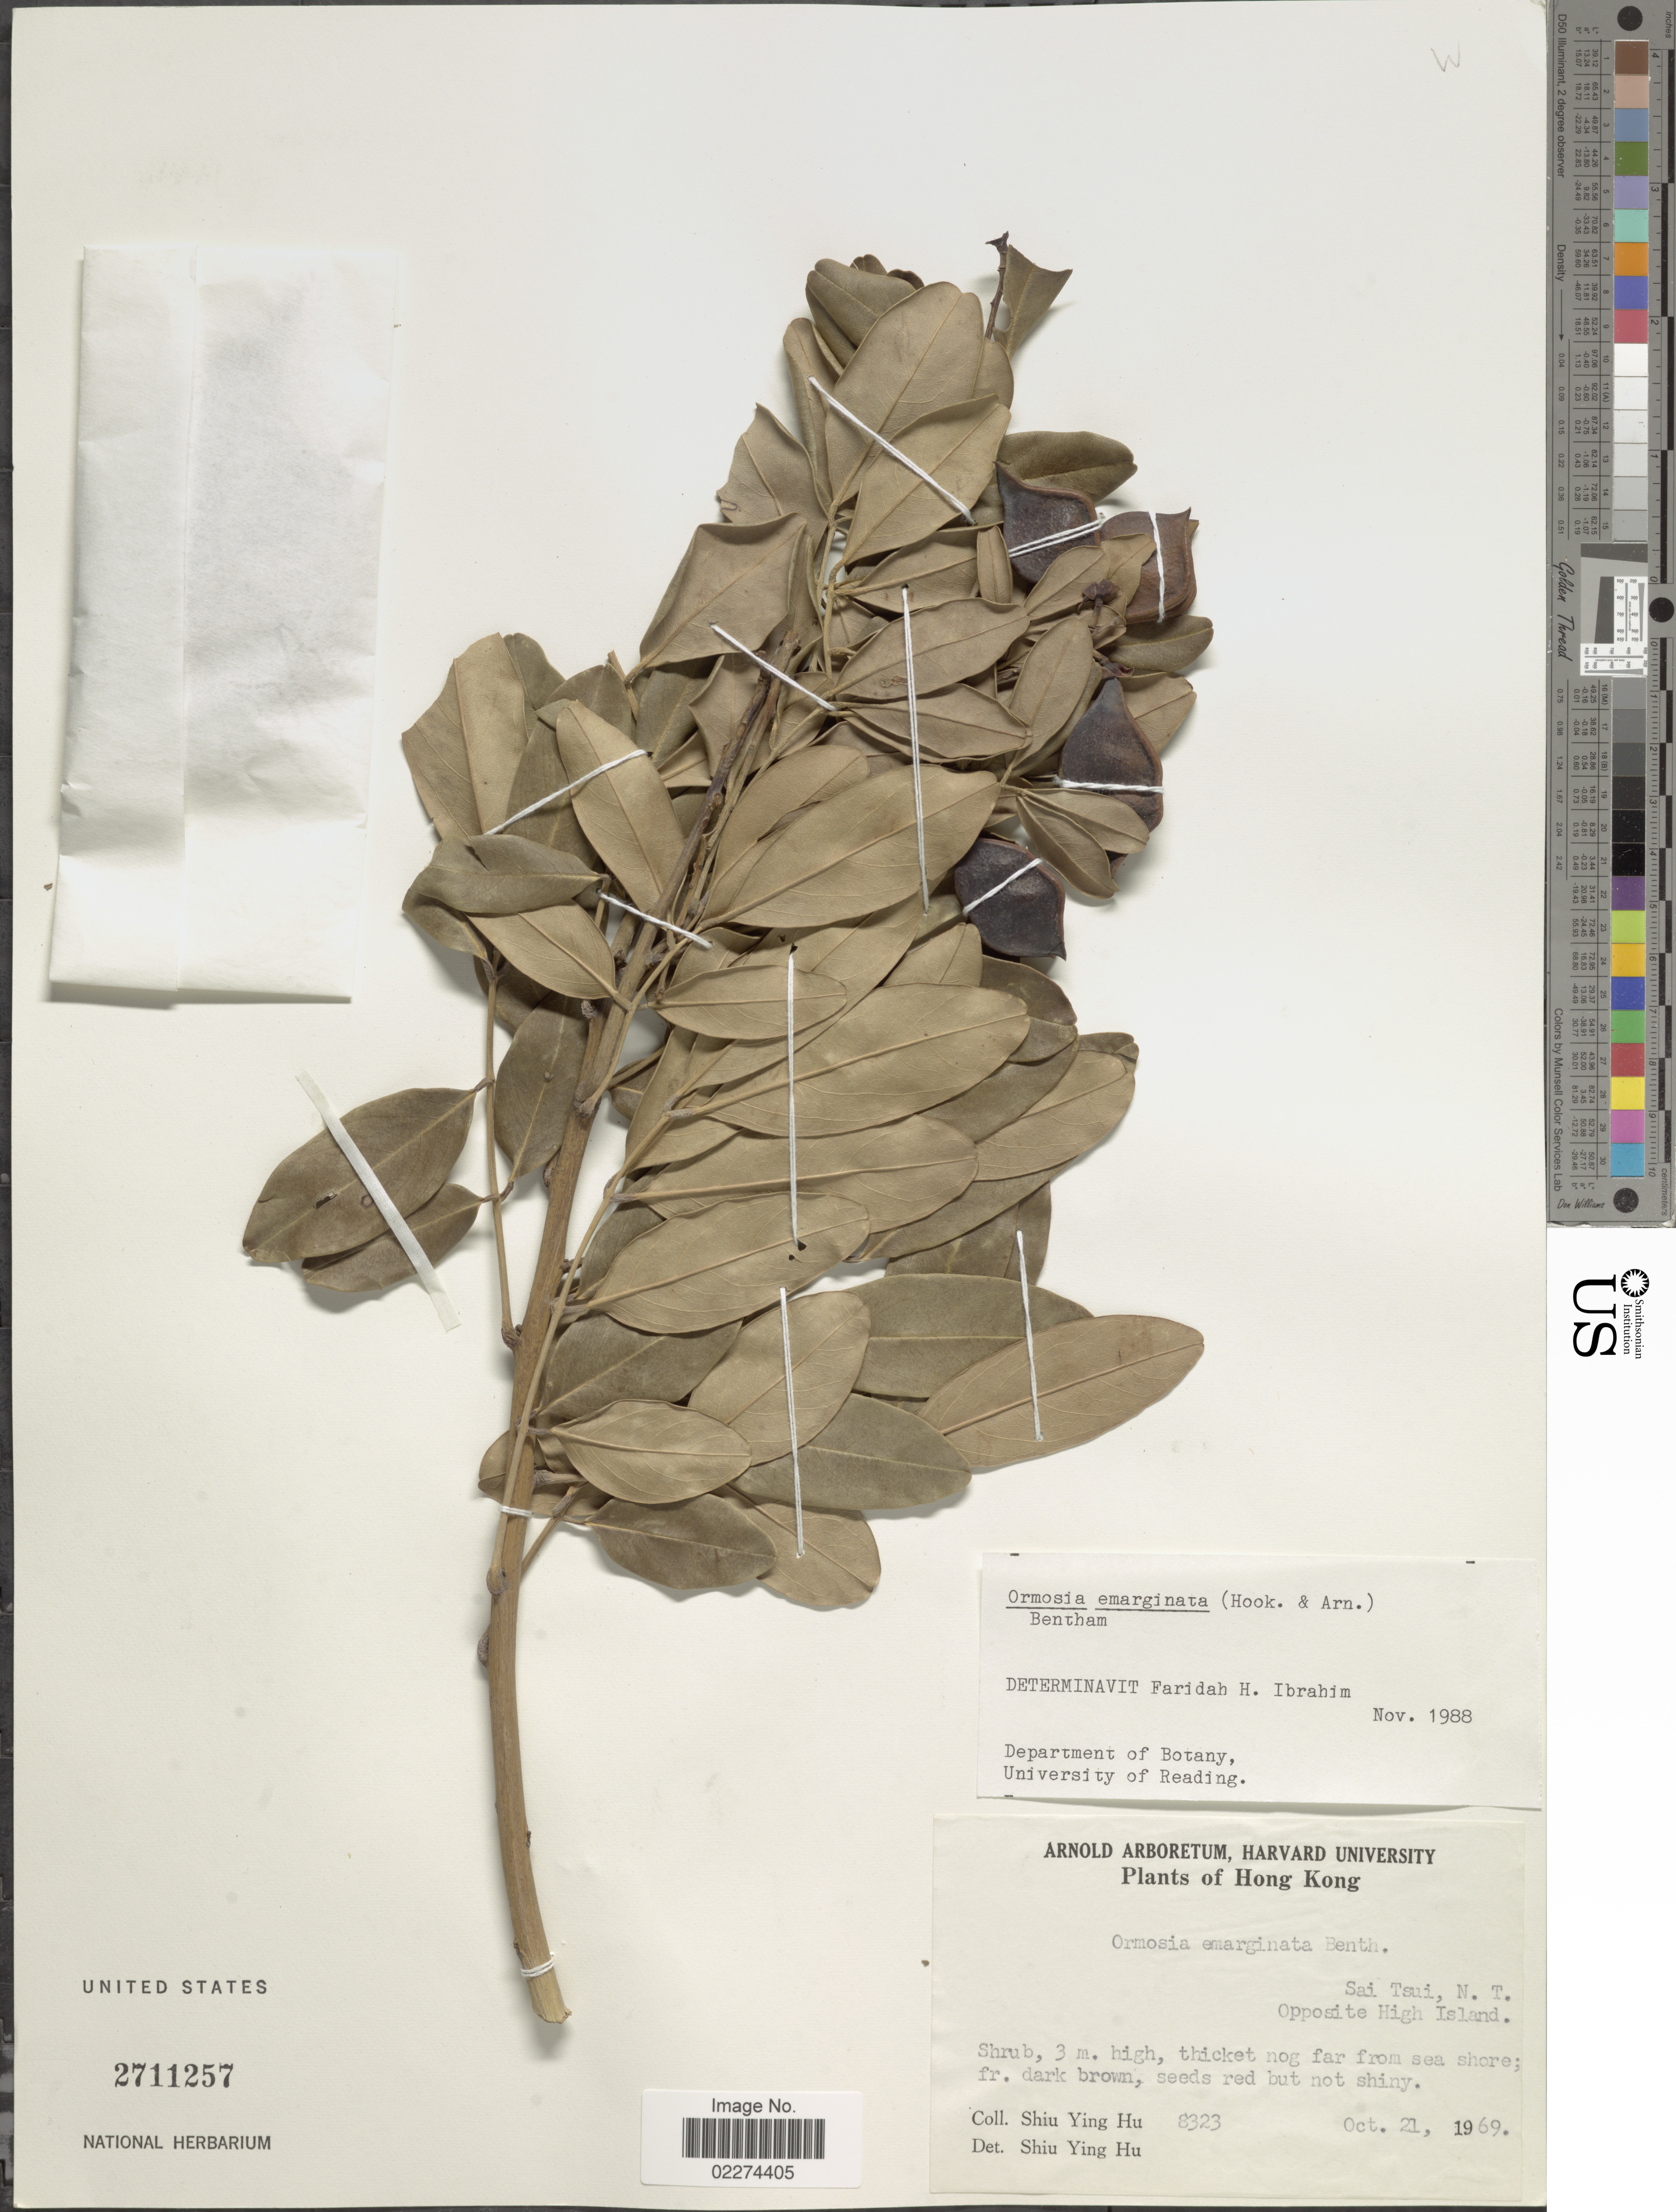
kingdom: Plantae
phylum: Tracheophyta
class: Magnoliopsida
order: Fabales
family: Fabaceae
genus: Ormosia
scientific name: Ormosia emarginata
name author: (Hook. & Arn.) Benth.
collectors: S. Y. Hu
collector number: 8323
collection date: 1969-10-21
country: China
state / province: Hong Kong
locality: Hong Kong, Sai Tsui, N. T. Opposite High Island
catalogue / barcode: US 2711257